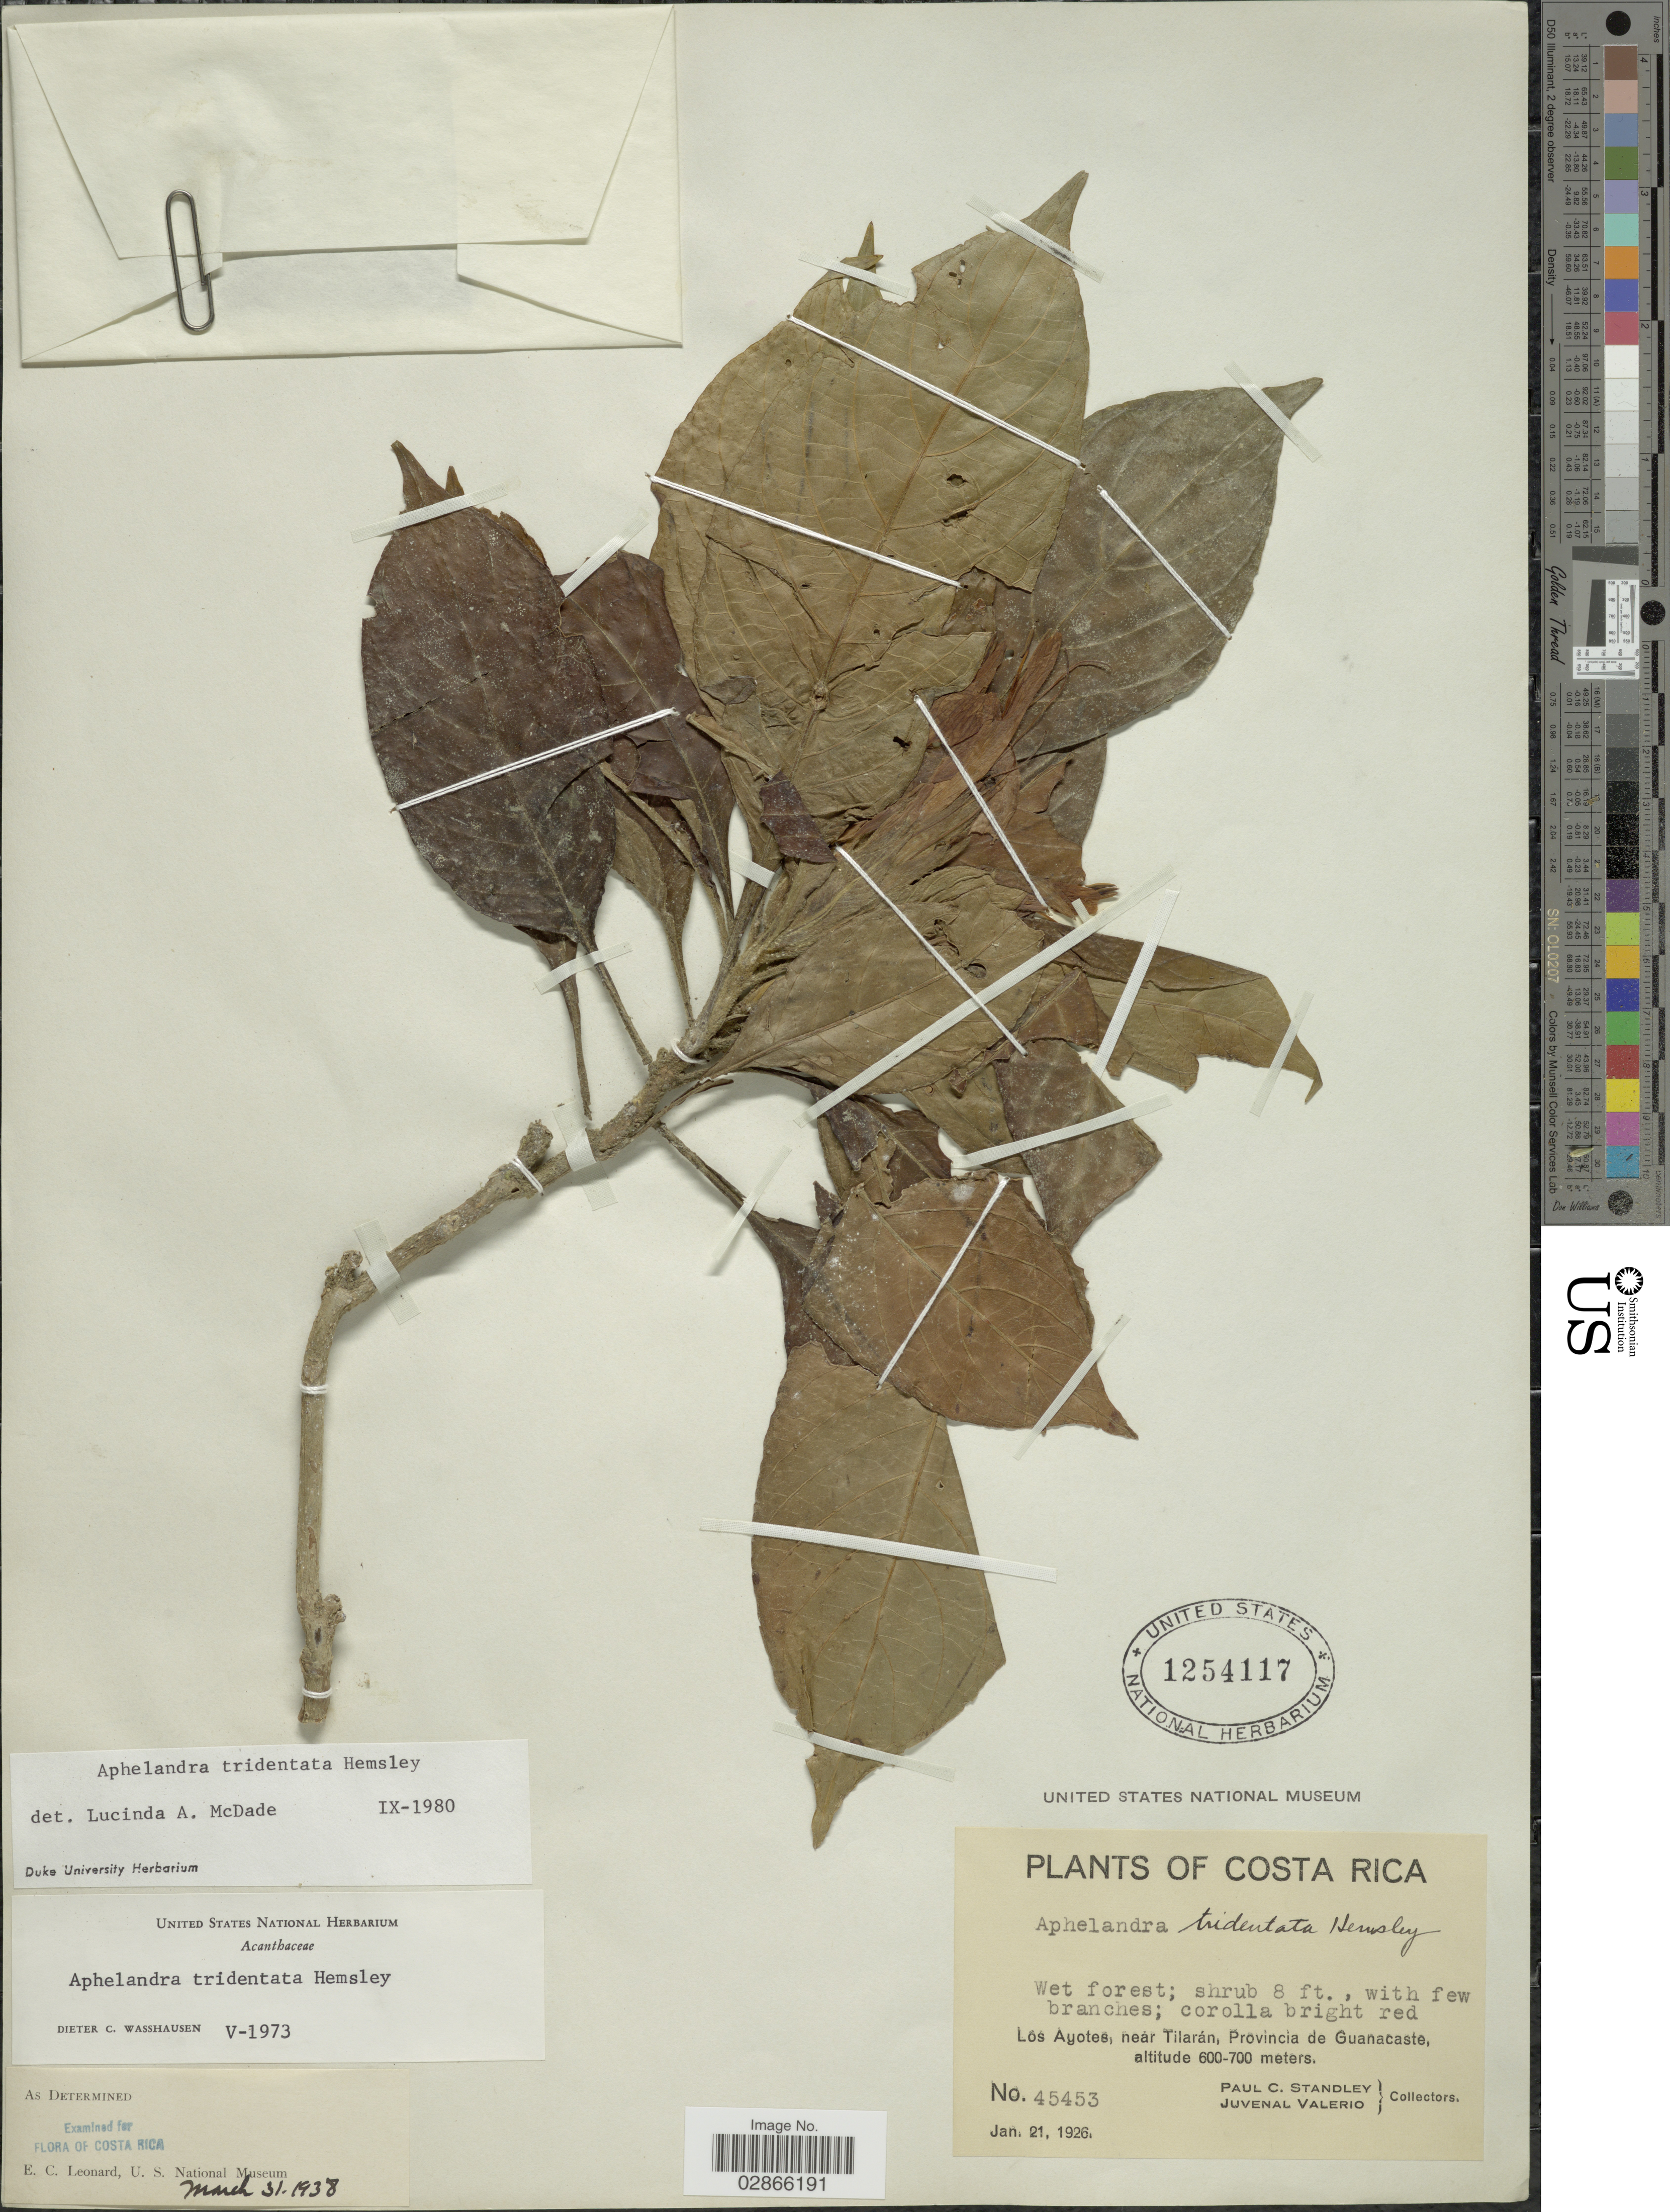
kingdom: Plantae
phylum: Tracheophyta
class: Magnoliopsida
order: Lamiales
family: Acanthaceae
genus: Aphelandra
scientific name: Aphelandra tridentata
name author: Hemsl.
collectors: P. C. Standley & J. Valerio R.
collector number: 45453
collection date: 1926-01-21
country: Costa Rica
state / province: Guanacaste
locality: Los Ayotes, near Tilarán.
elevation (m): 600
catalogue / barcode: US 1254117